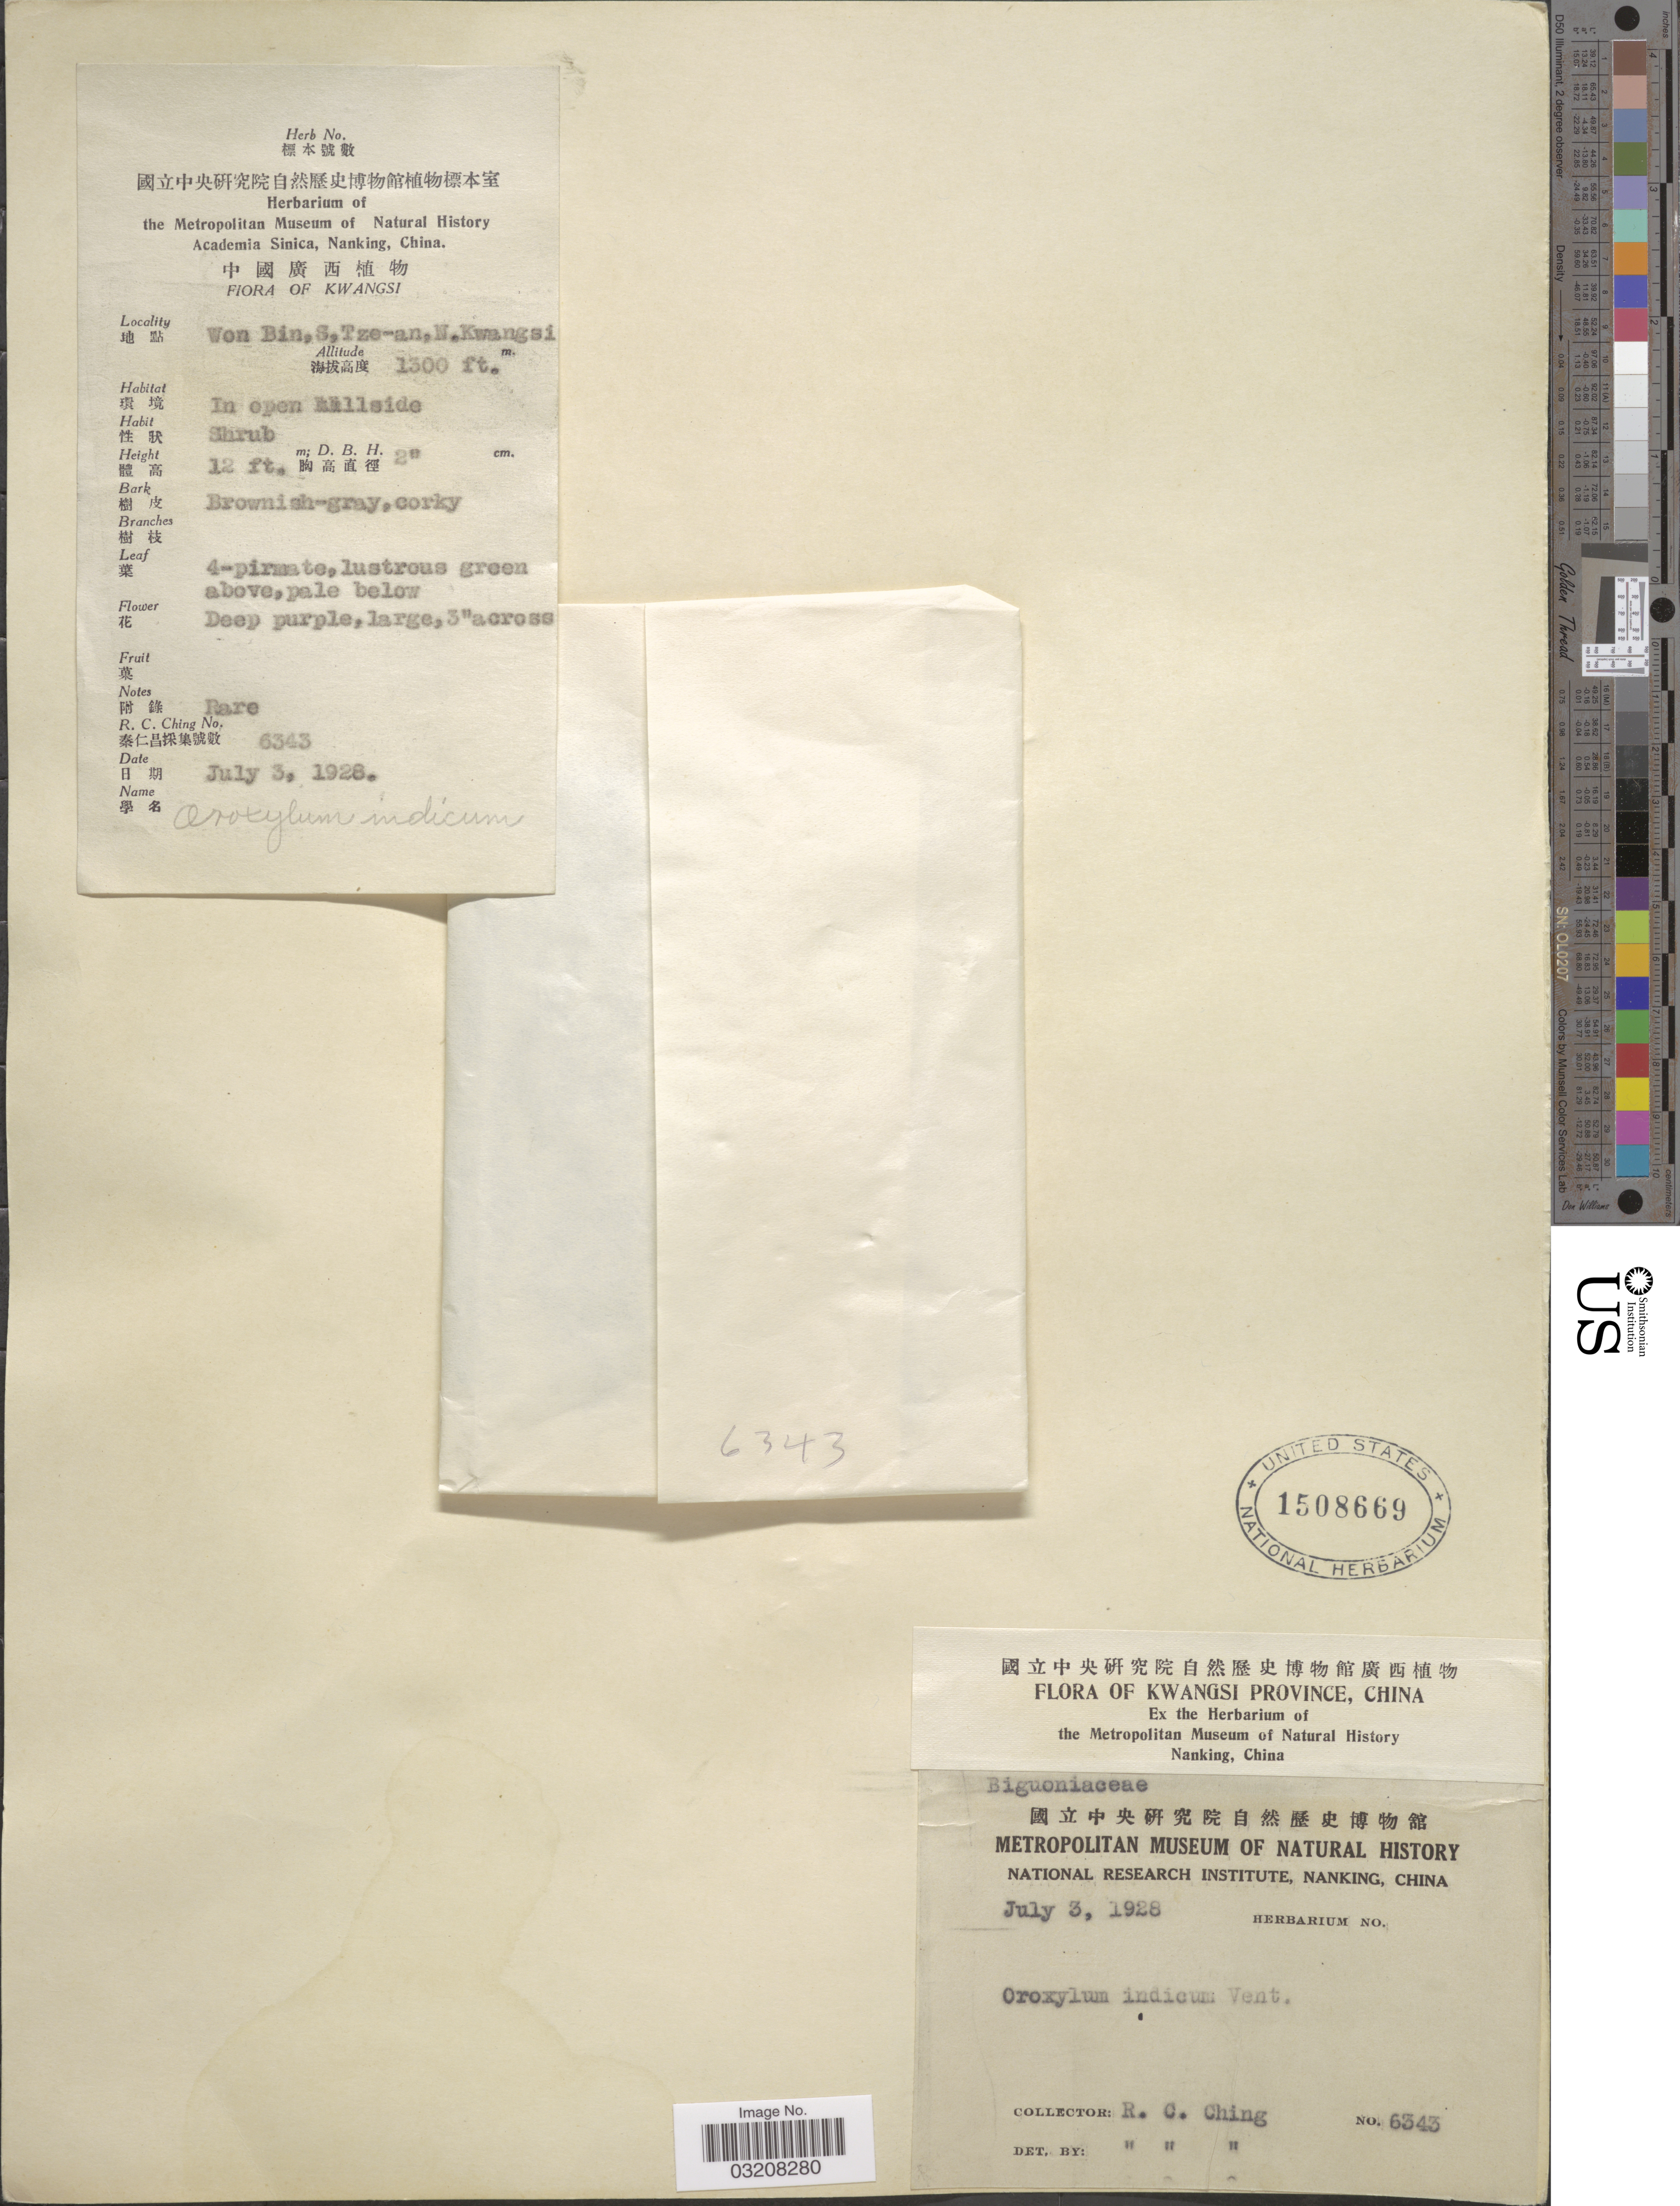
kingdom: Plantae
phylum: Tracheophyta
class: Magnoliopsida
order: Lamiales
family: Bignoniaceae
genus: Oroxylum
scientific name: Oroxylum indicum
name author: (L.) Kurz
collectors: R. C. Ching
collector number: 6343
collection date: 1928-07-03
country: China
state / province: Guangxi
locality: Kwangsi. Won Bin, S, Tze-an, N. Kwangsi.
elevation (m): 396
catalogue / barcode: US 1508669